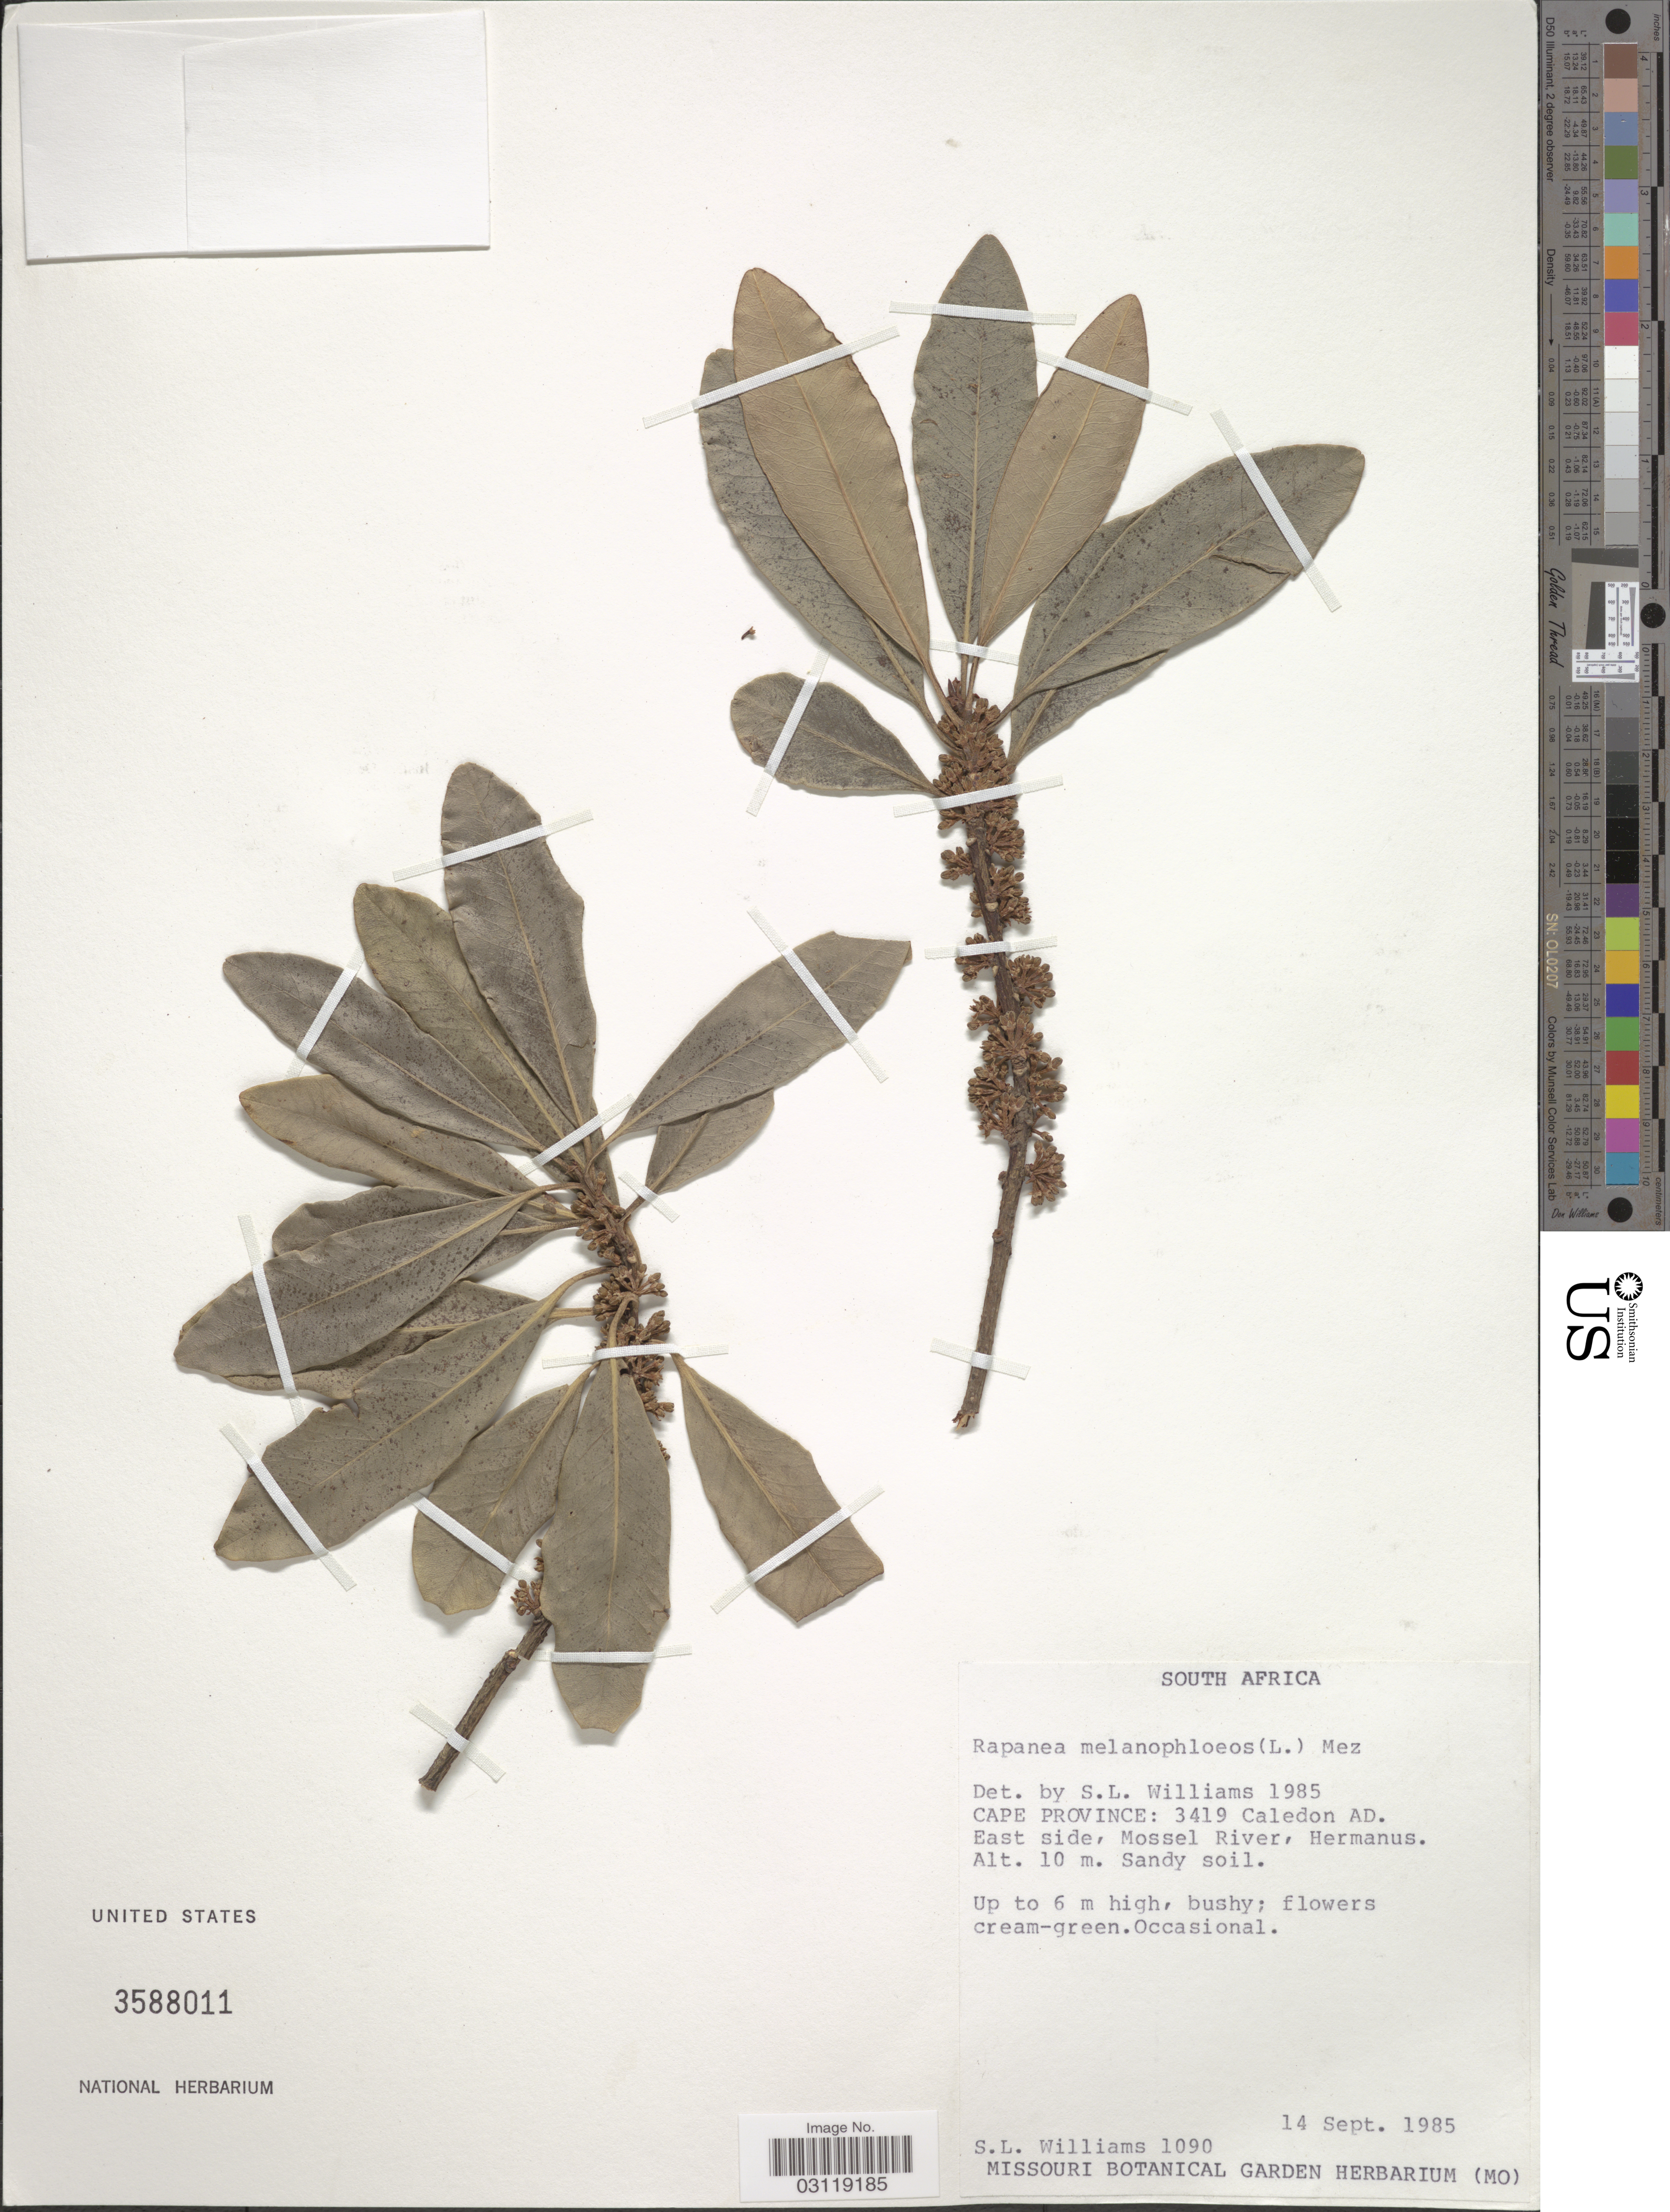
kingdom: Plantae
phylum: Tracheophyta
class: Magnoliopsida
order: Ericales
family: Primulaceae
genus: Rapanea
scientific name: Rapanea melanophloeos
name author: (L.) Mez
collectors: S. L. Williams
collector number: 1090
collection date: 1985-09-14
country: South Africa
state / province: Western Cape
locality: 3419 Caledon AD. East side, Mossel River, Hermanus.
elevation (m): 10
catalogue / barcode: US 3588011